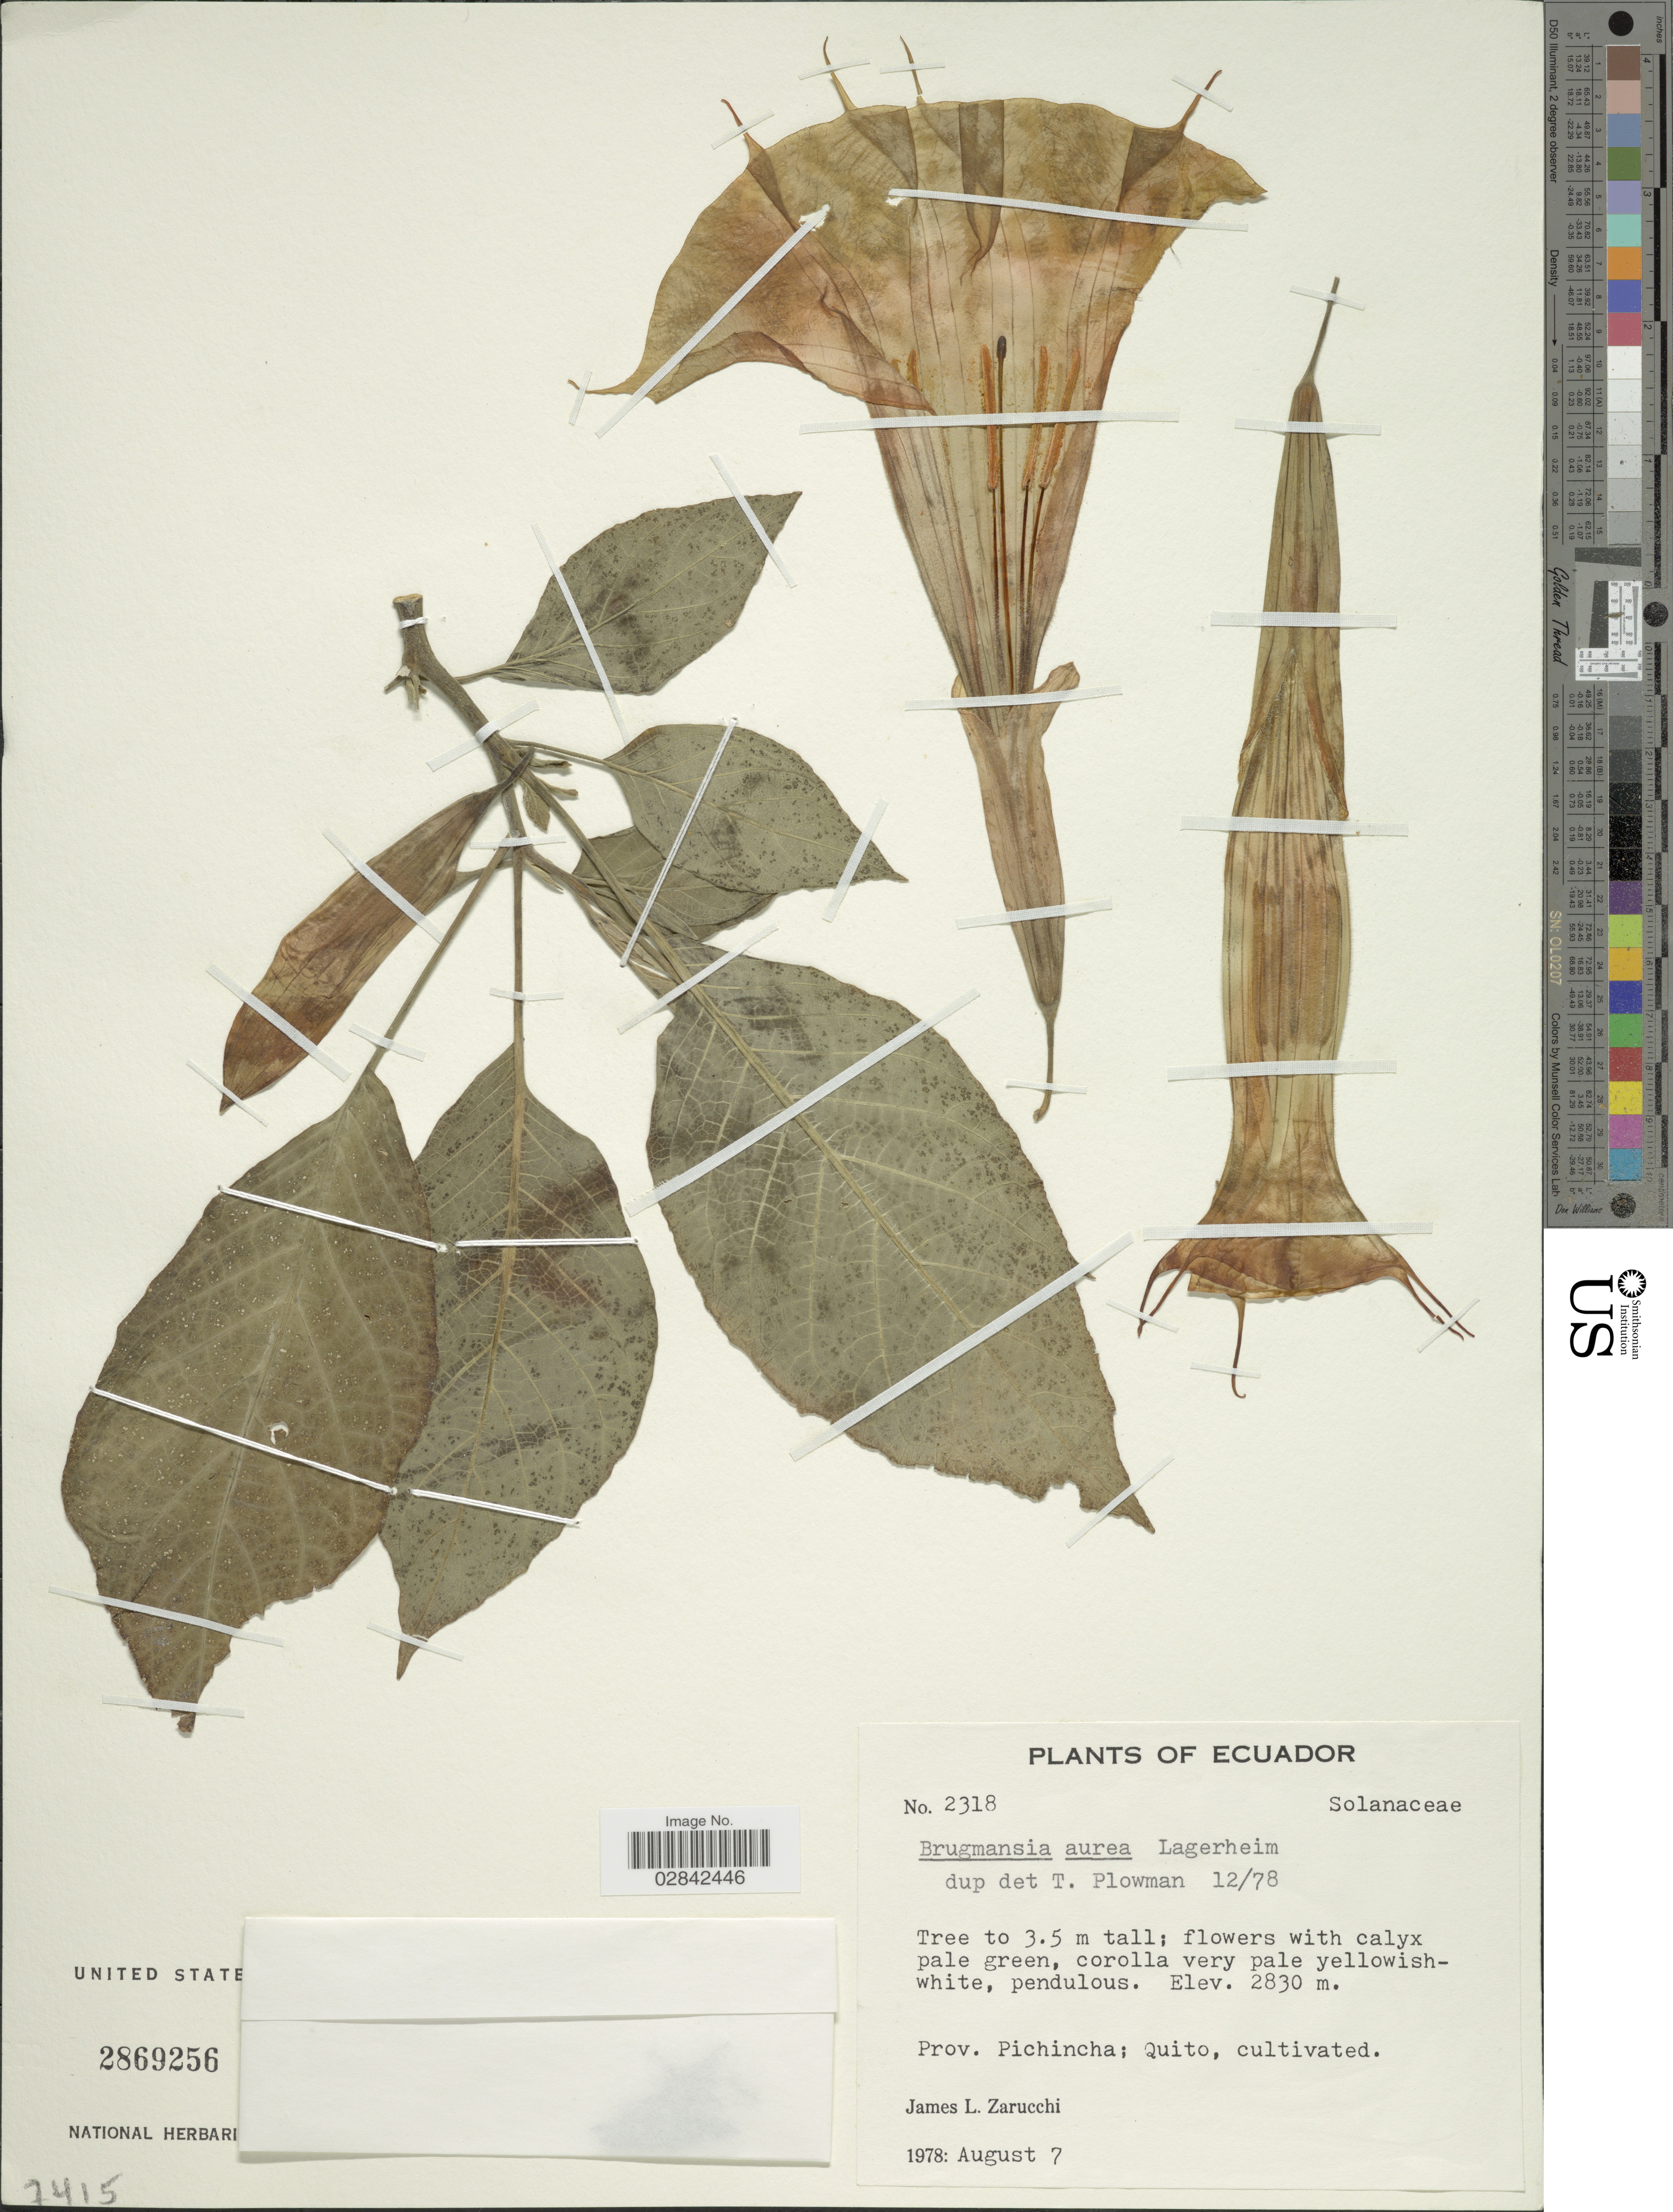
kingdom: Plantae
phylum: Tracheophyta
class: Magnoliopsida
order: Solanales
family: Solanaceae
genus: Brugmansia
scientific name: Brugmansia aurea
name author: Lagerh.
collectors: J. L. Zarucchi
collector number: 2318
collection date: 1978-08-07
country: Ecuador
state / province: Pichincha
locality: Quito.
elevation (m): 2830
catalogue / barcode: US 2869256